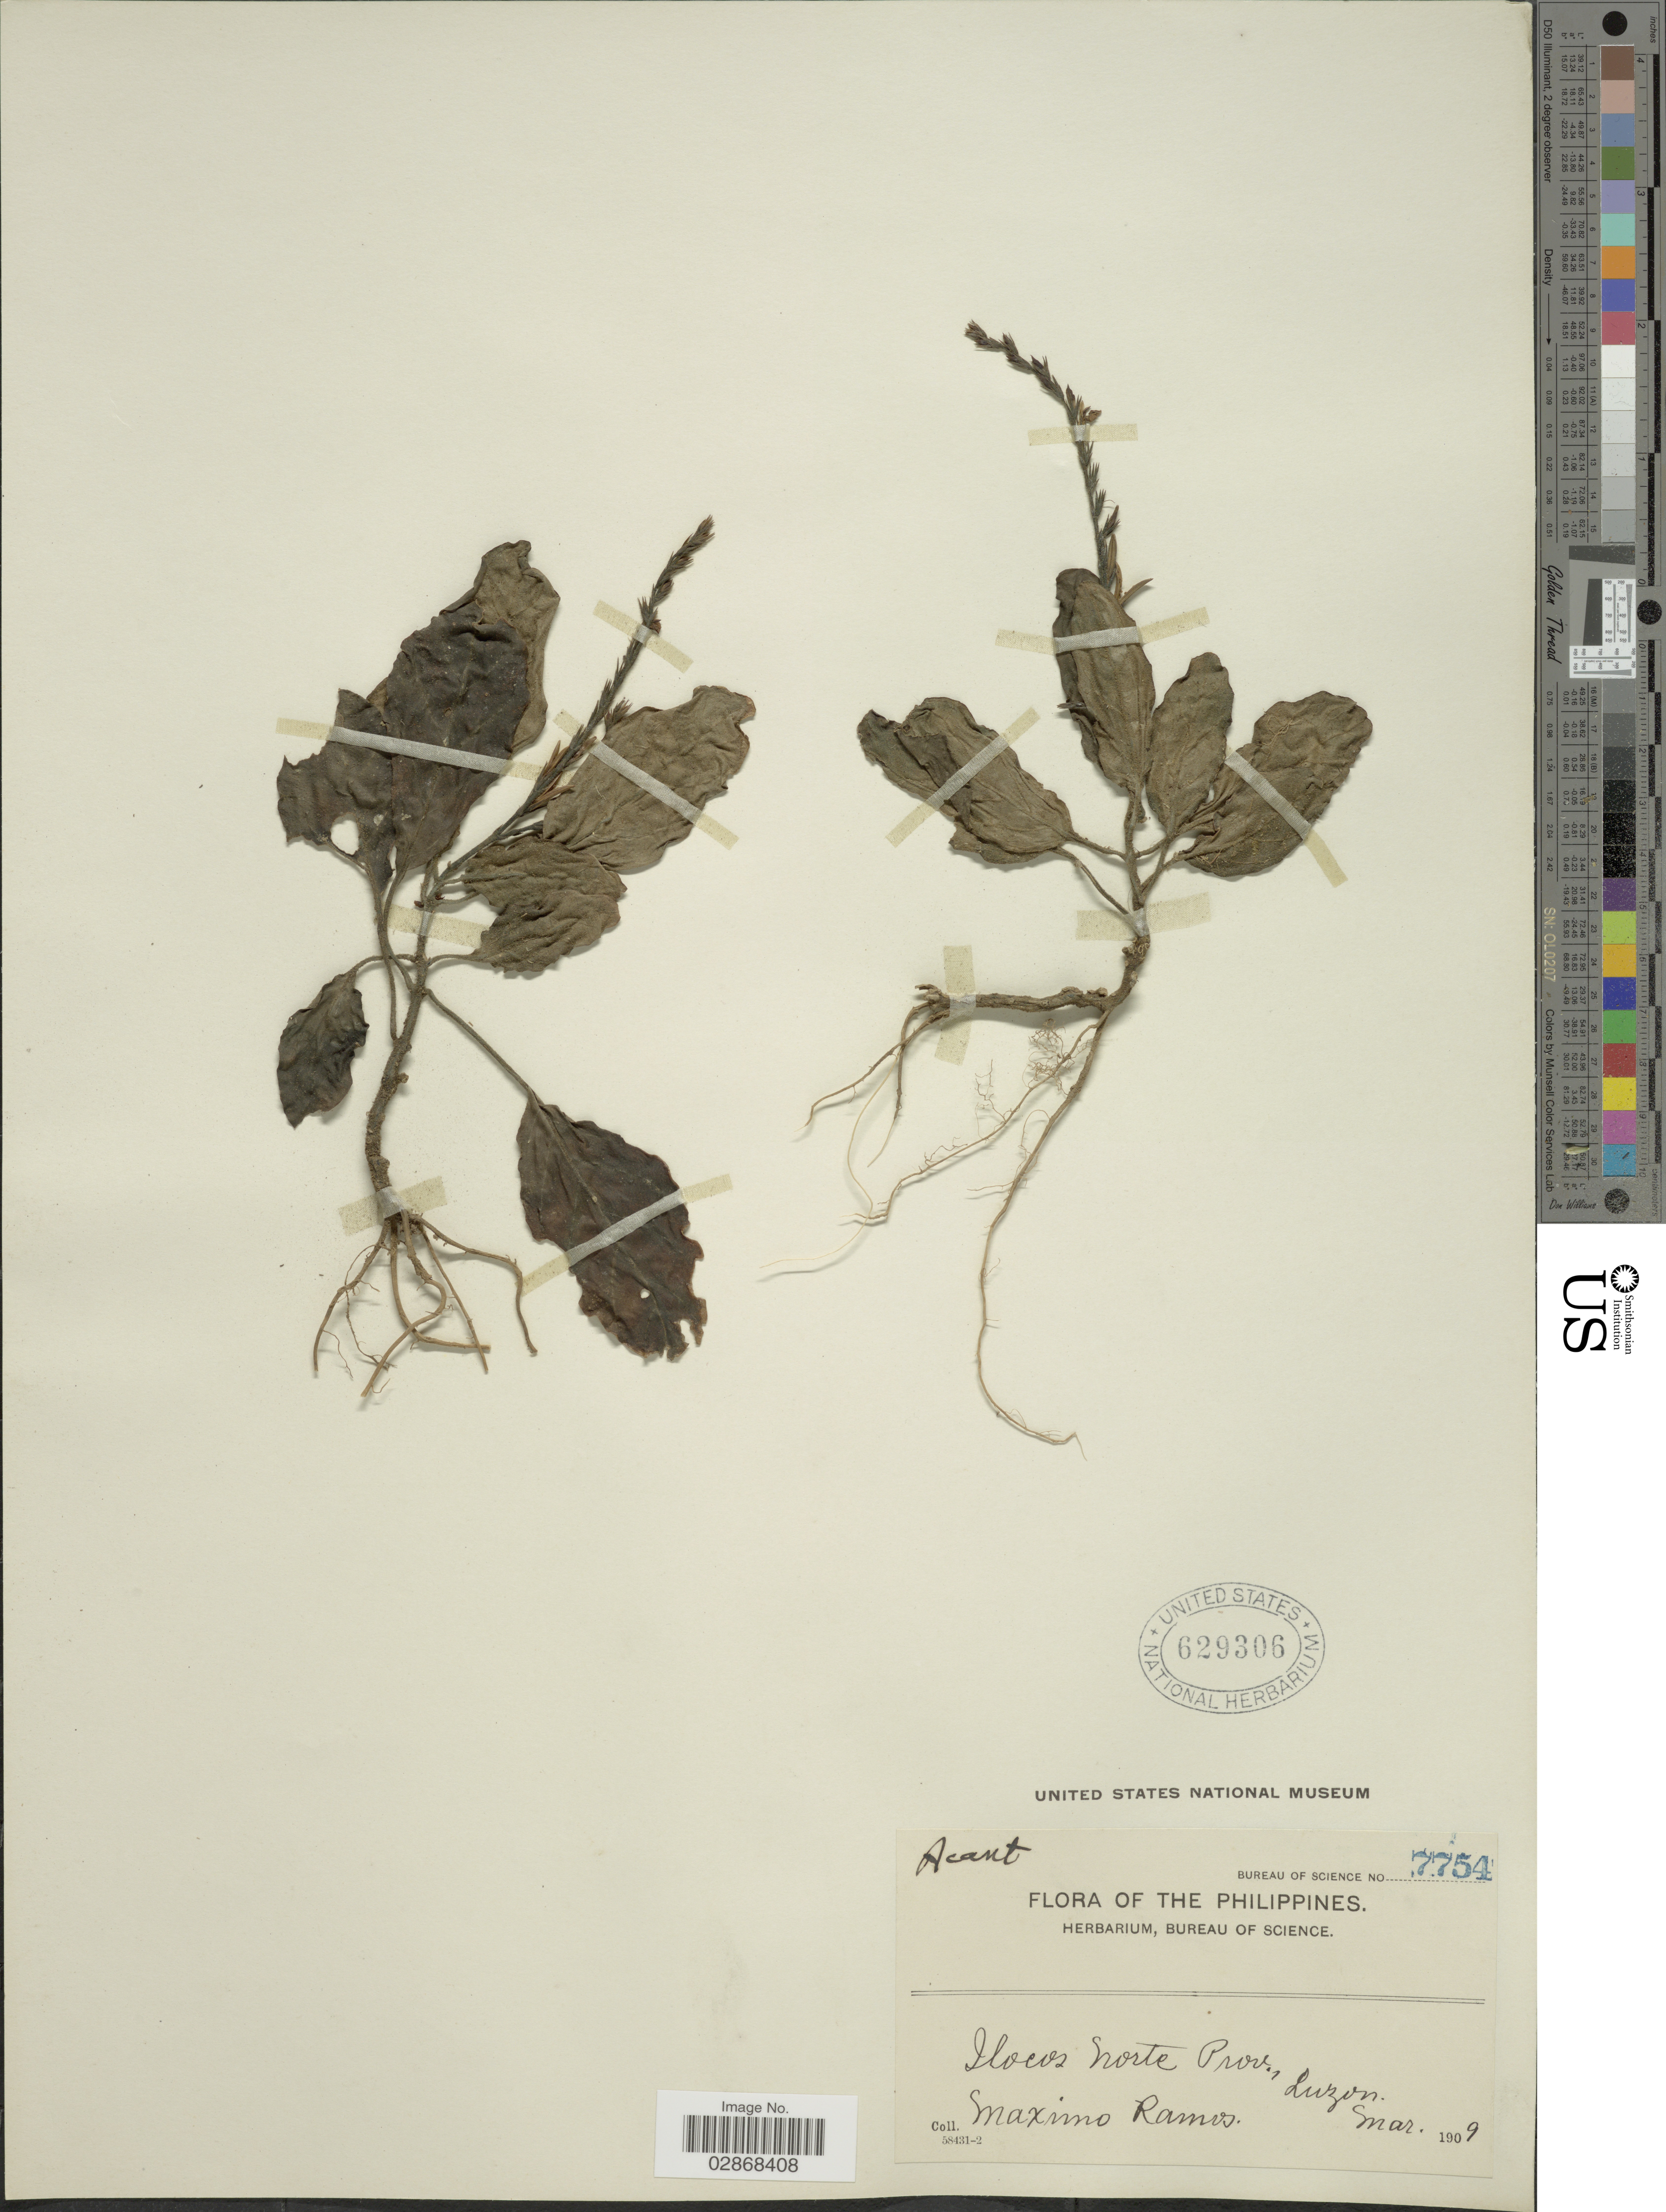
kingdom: Plantae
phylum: Tracheophyta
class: Magnoliopsida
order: Lamiales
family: Acanthaceae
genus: Gymnostachyum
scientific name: Gymnostachyum sp.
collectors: M. Ramos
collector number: Bureau of Science 7754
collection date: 1909-03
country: Philippines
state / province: Ilocos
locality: Ilocos Norte Prov., Luzon.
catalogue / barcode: US 629306